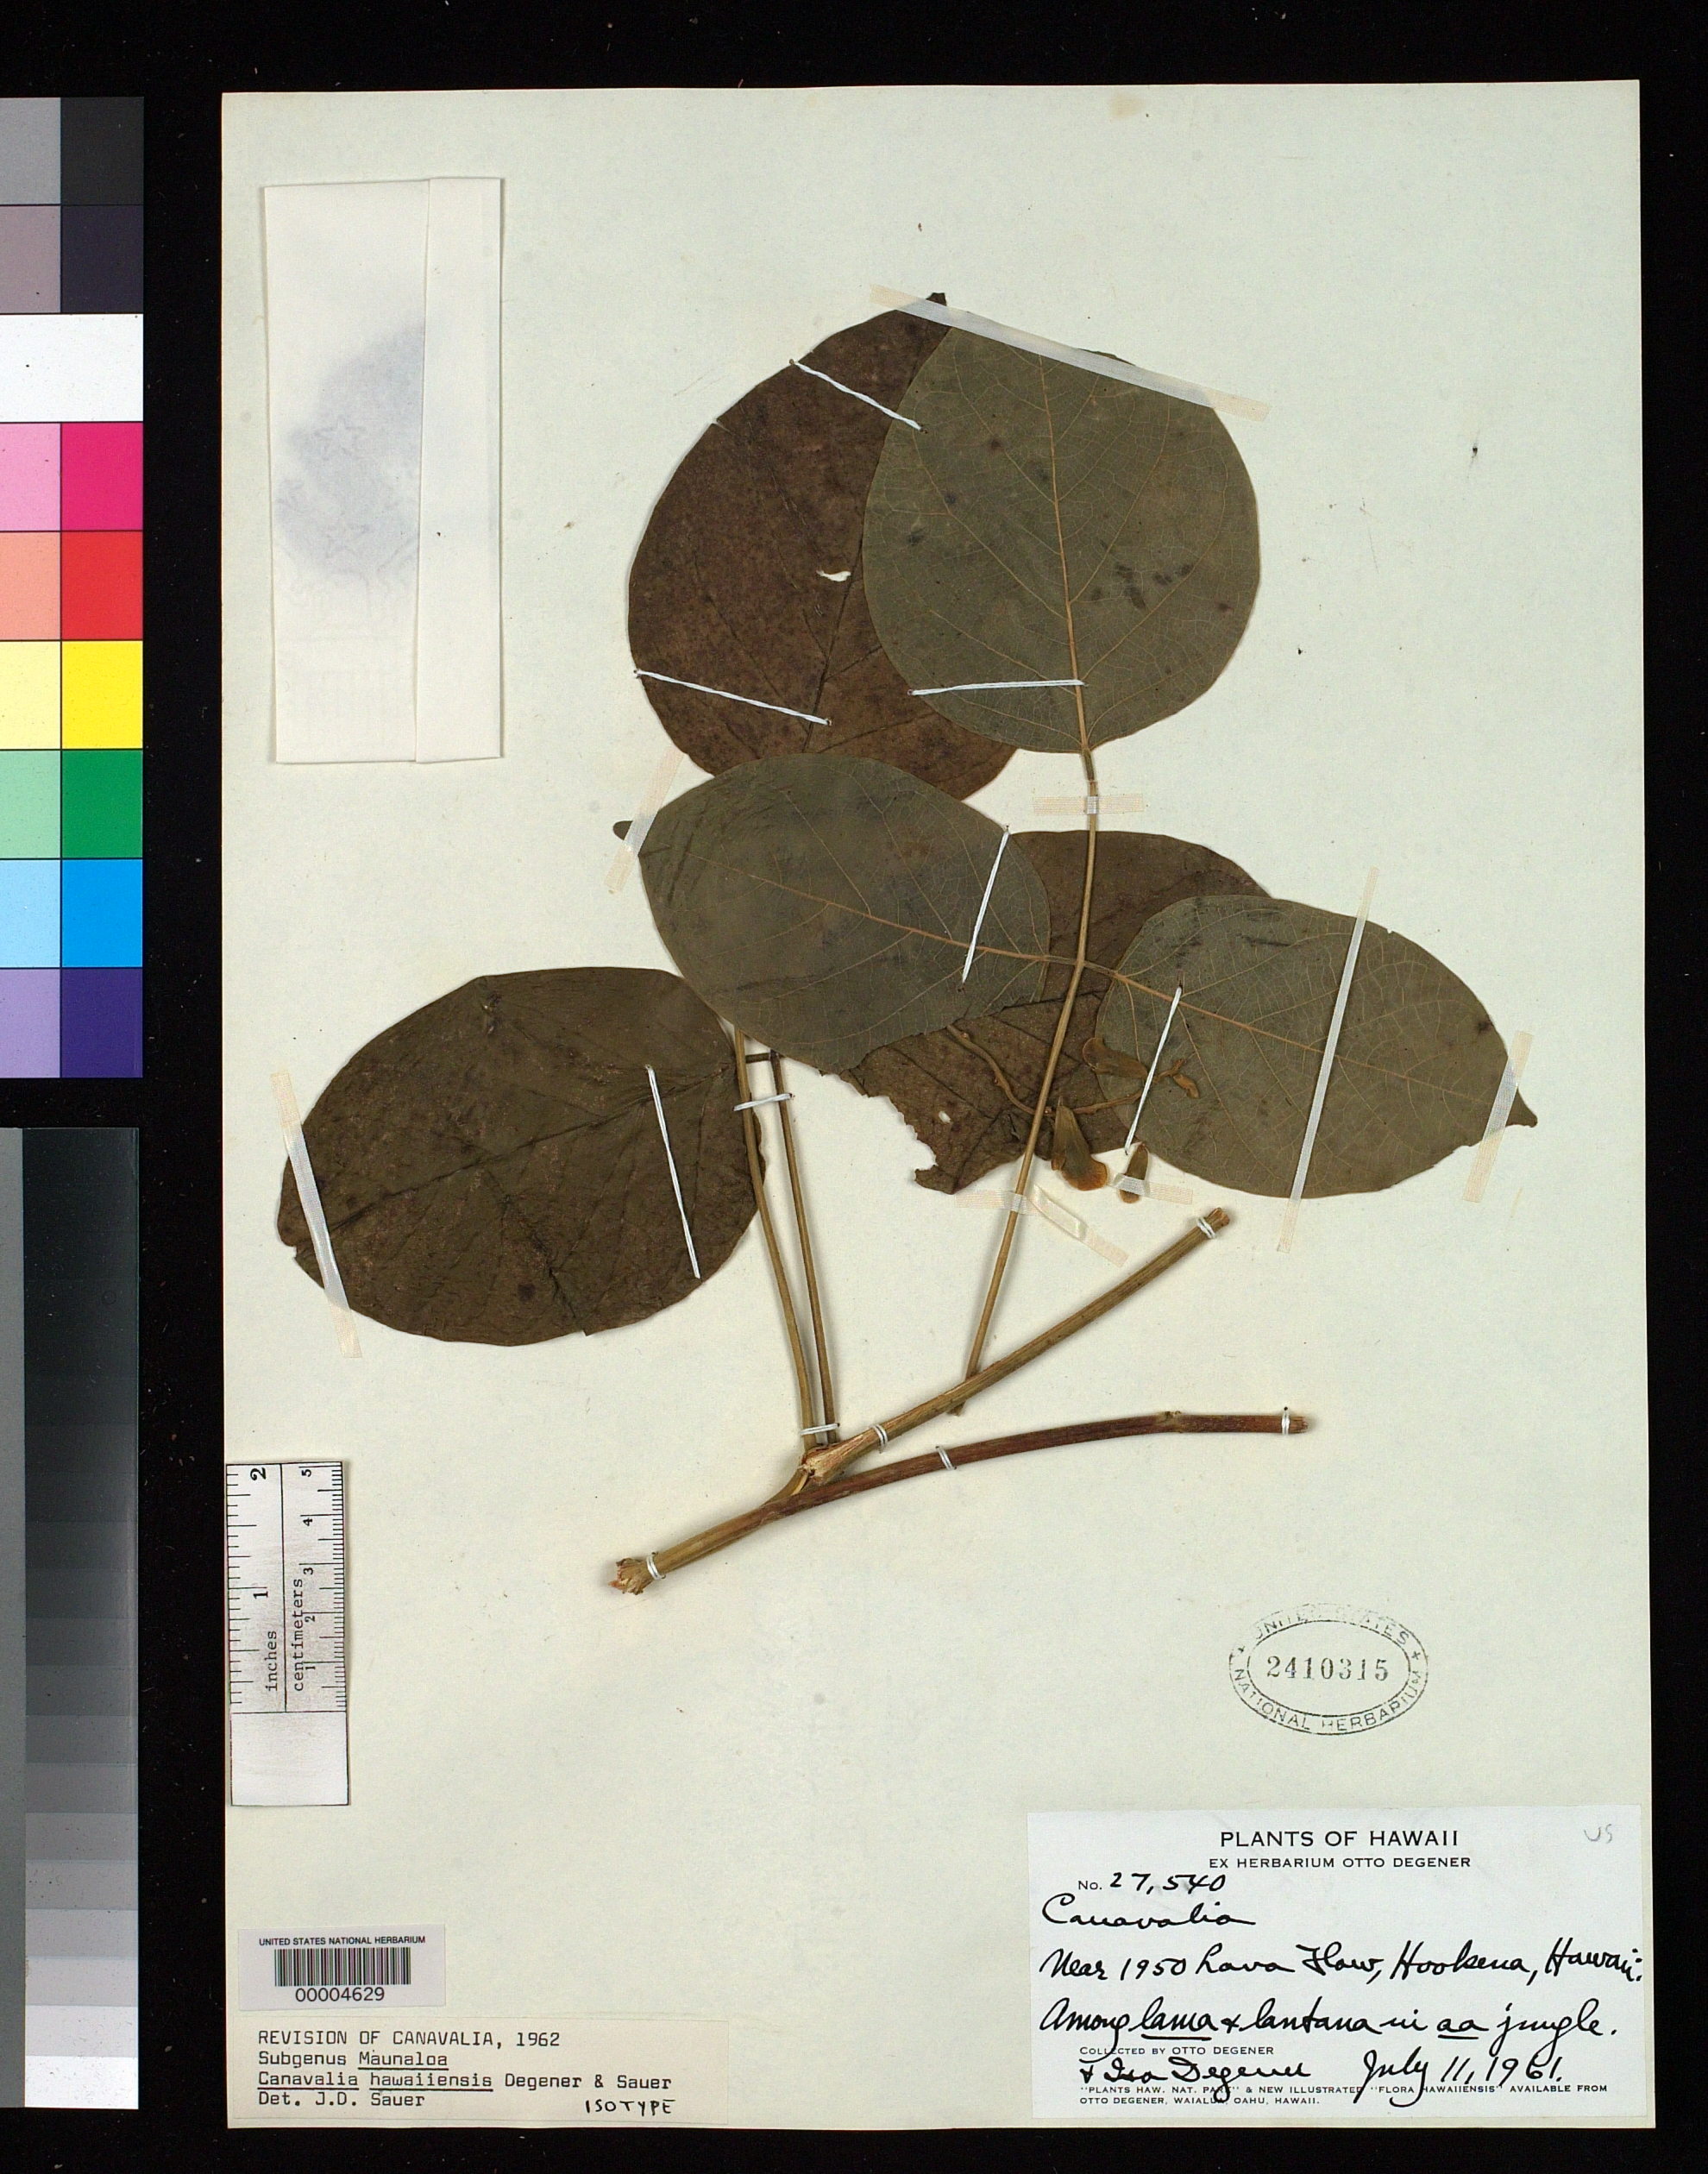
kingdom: Plantae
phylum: Tracheophyta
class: Magnoliopsida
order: Fabales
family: Fabaceae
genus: Canavalia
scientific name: Canavalia hawaiiensis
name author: O. Deg. & J.D. Sauer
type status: Isotype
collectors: O. Degener & I. Degener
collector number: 27540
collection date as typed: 11 Jul 1961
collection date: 1961-07-11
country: United States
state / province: Hawaii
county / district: Hawaii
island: Hawaii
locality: Hookena. Near 1950 lava flow.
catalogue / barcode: US 2410315